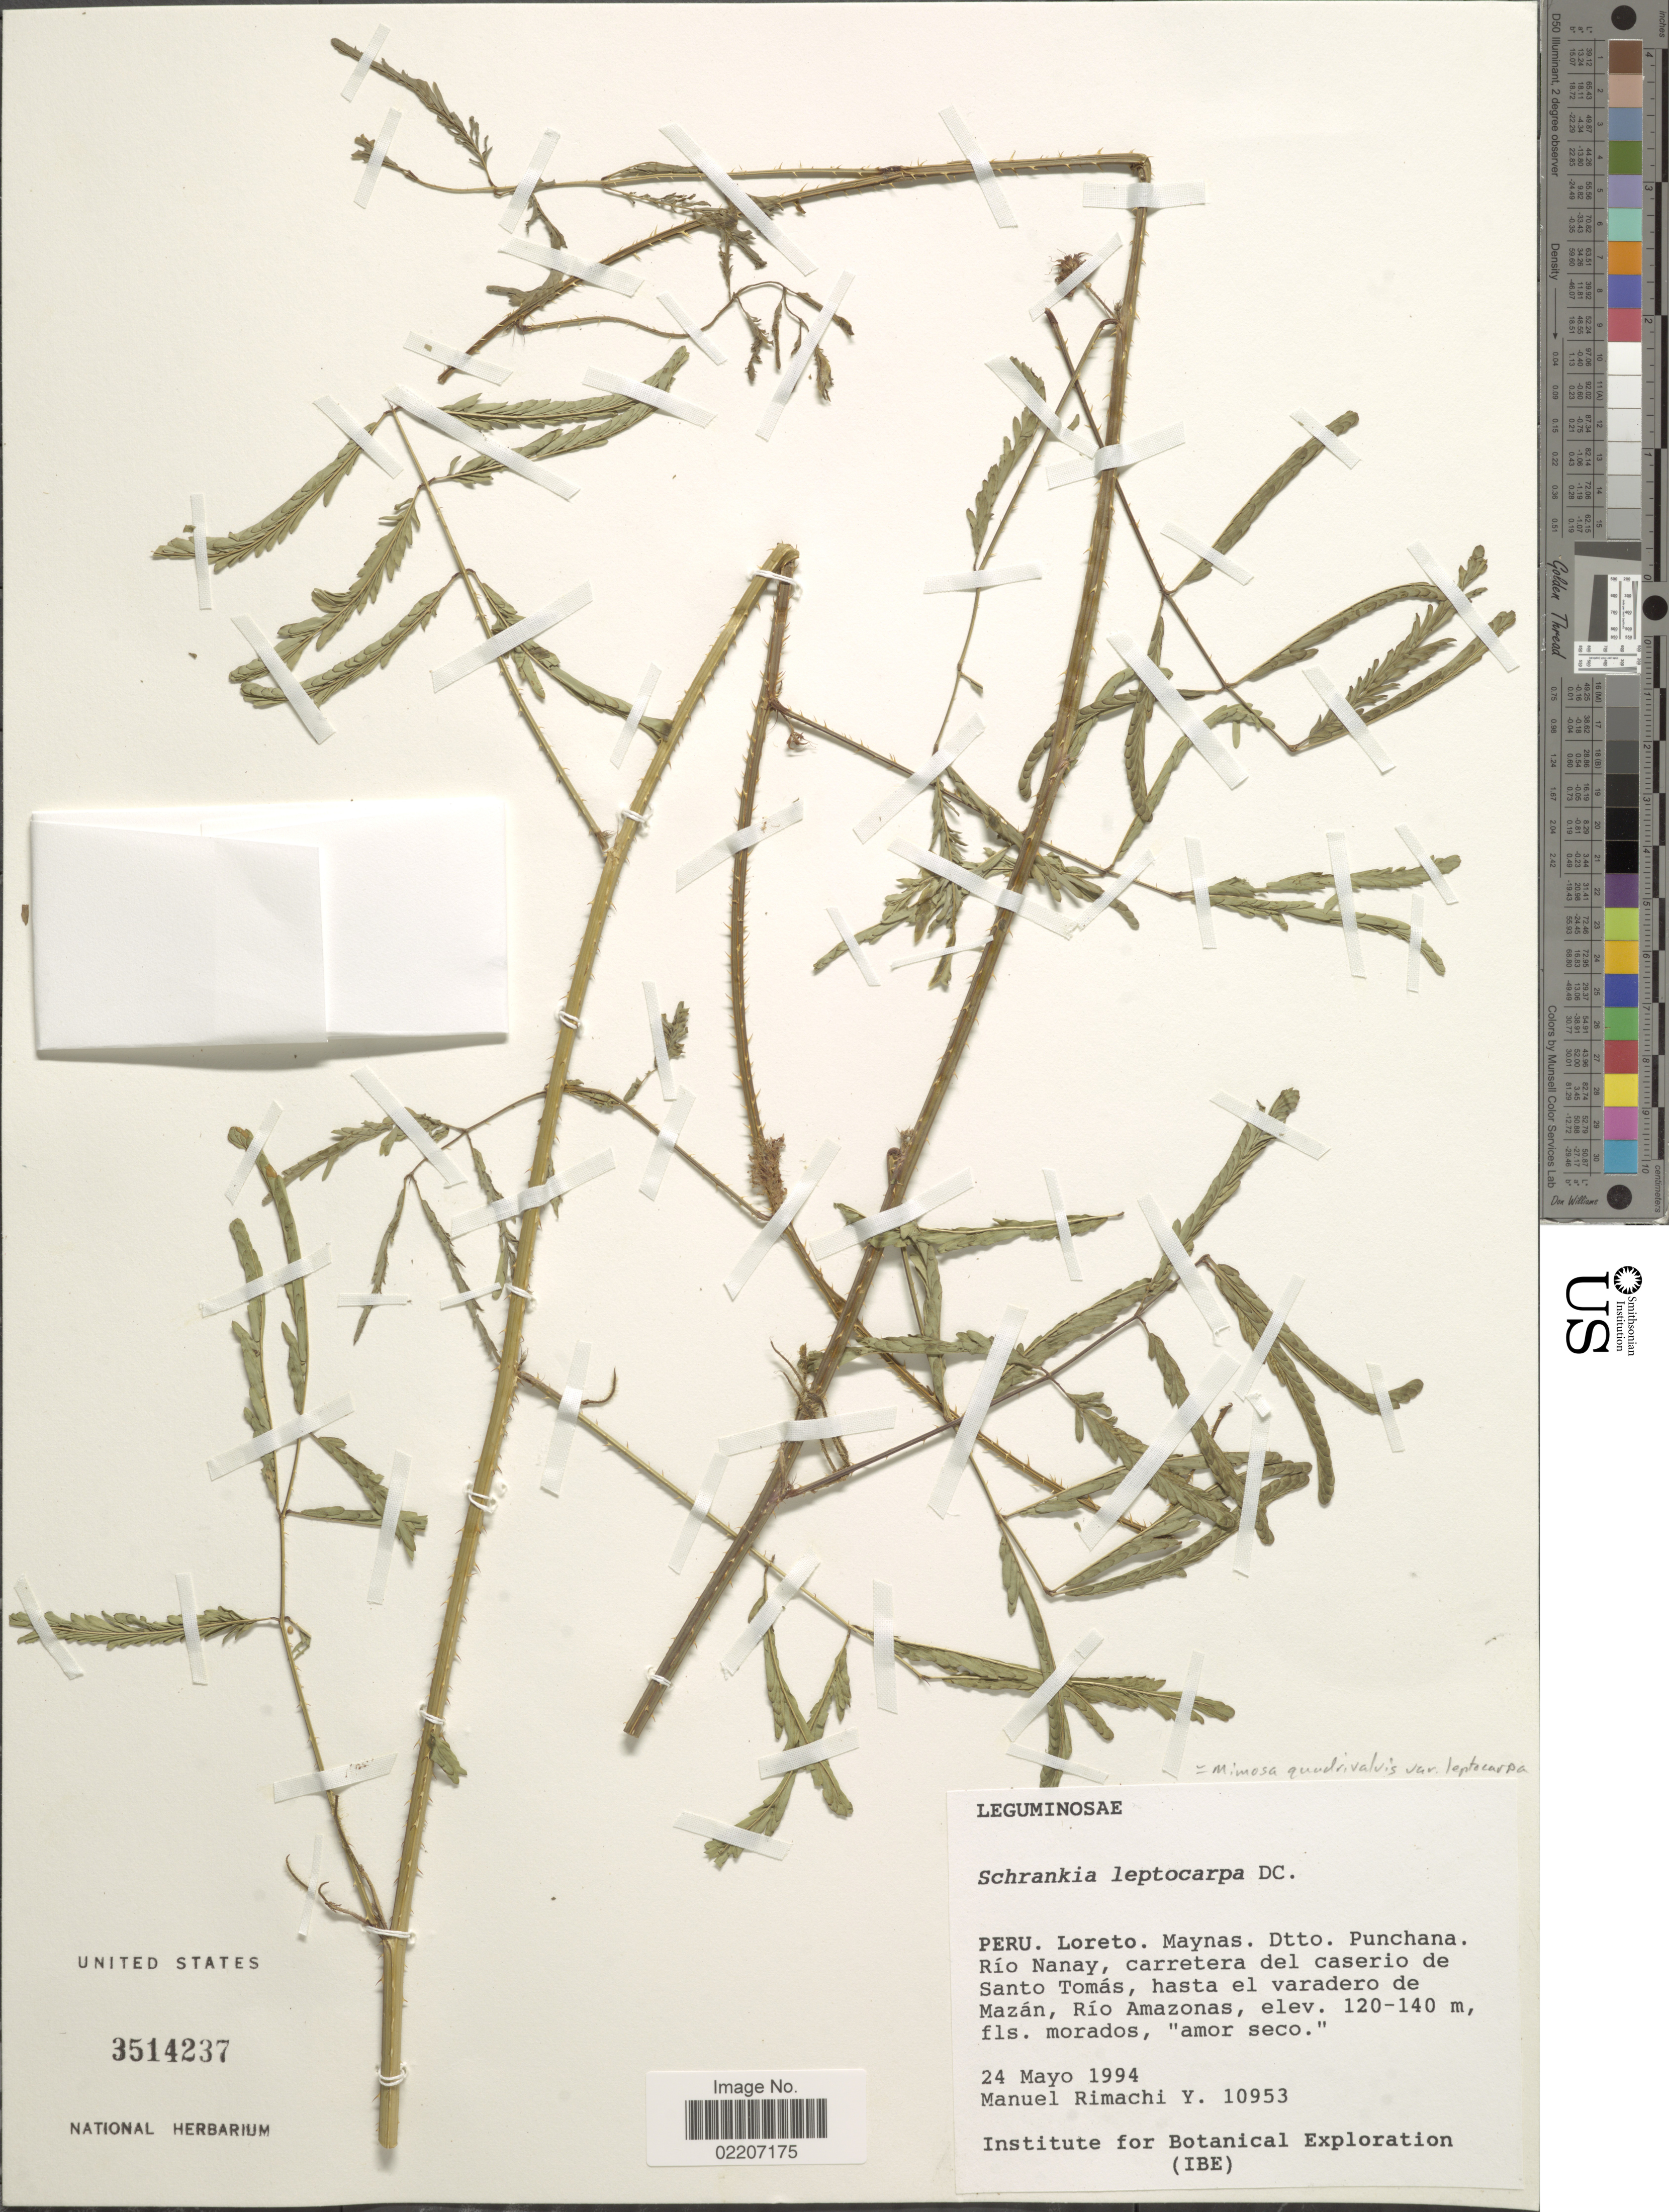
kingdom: Plantae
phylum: Tracheophyta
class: Magnoliopsida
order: Fabales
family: Fabaceae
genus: Mimosa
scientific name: Mimosa candollei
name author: R. Grether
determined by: Strong, Mark T., (BOT), Smithsonian Institution - National Museum of Natural History (UNITED STATES)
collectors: M. Rimachi Y.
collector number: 10953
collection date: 1994-05-24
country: Peru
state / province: Loreto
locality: Peru, Loreto, Maynas, Dtto. Puchana, Rio Nanay, carretera del caserio de Santo Tomas, hasta el varadero de Mazan, Rio Amazonas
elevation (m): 120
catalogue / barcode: US 3514237